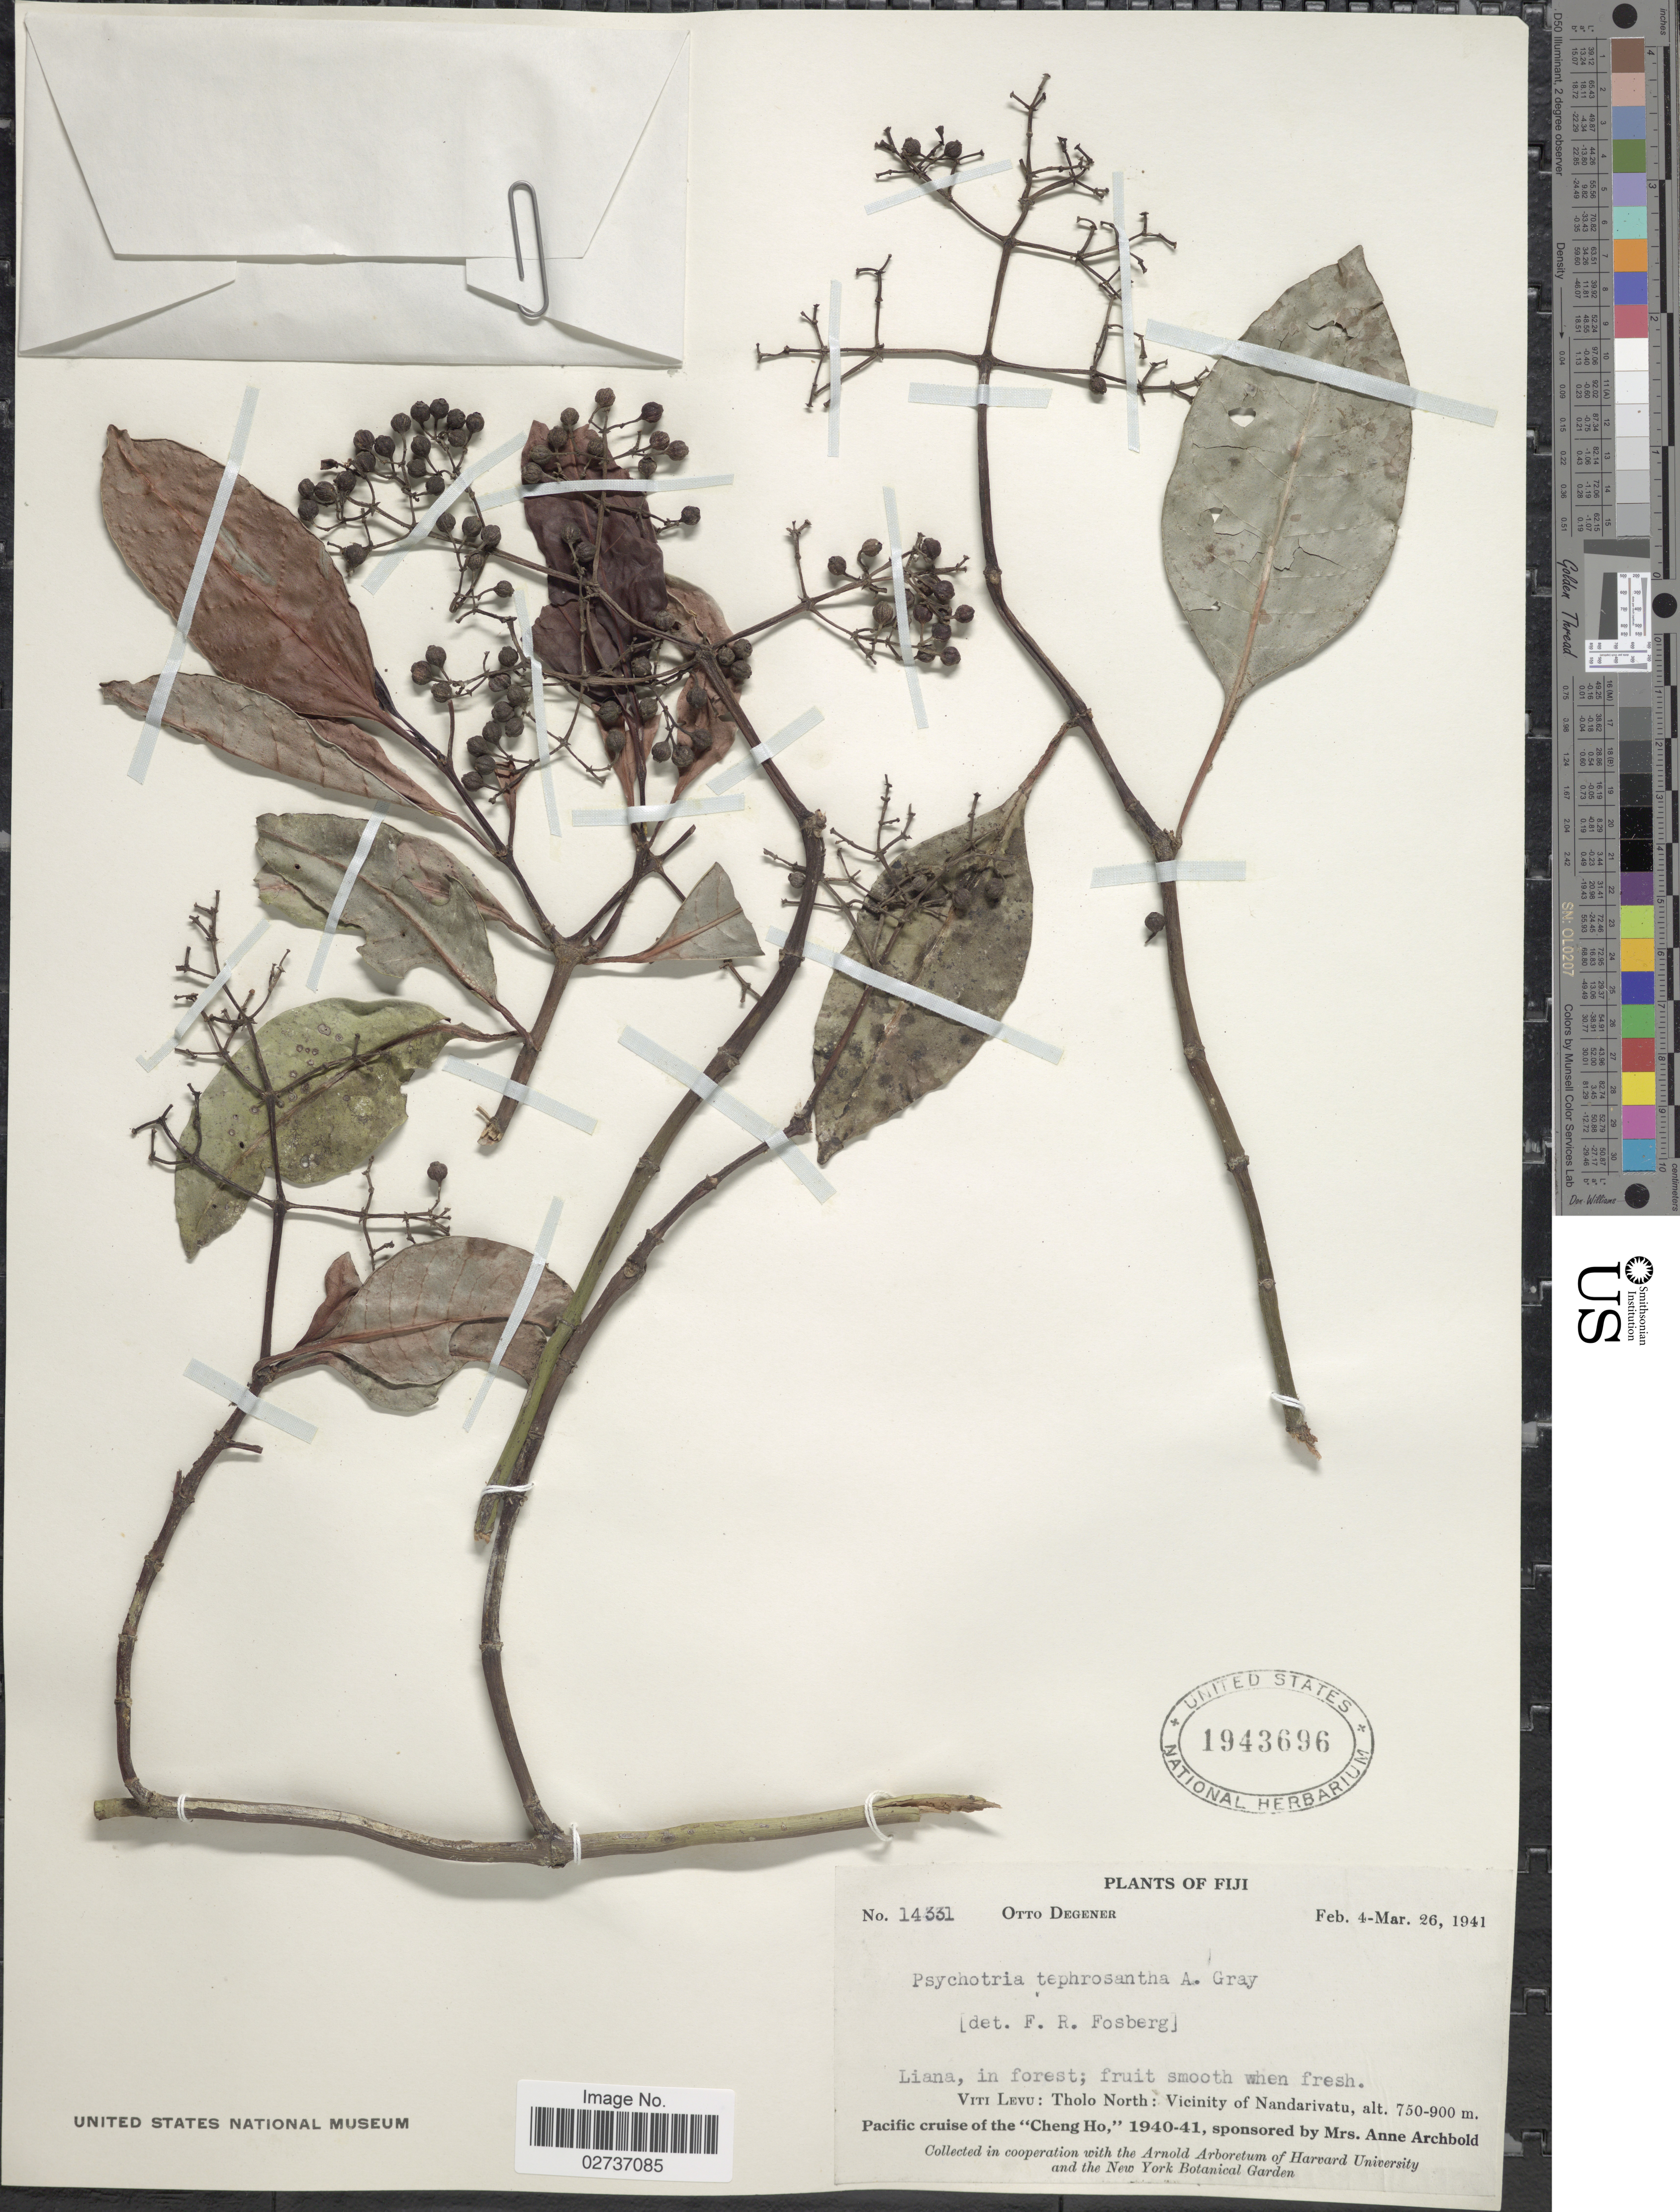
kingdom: Plantae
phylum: Tracheophyta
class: Magnoliopsida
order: Gentianales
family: Rubiaceae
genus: Psychotria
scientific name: Psychotria tephrosantha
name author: A. Gray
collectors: O. Degener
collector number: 14331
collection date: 1941-02-04/1941-03-26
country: Fiji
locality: Viti Levu: Tholo North: Vicinity of Nandarivatu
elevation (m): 750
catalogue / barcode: US 1943696